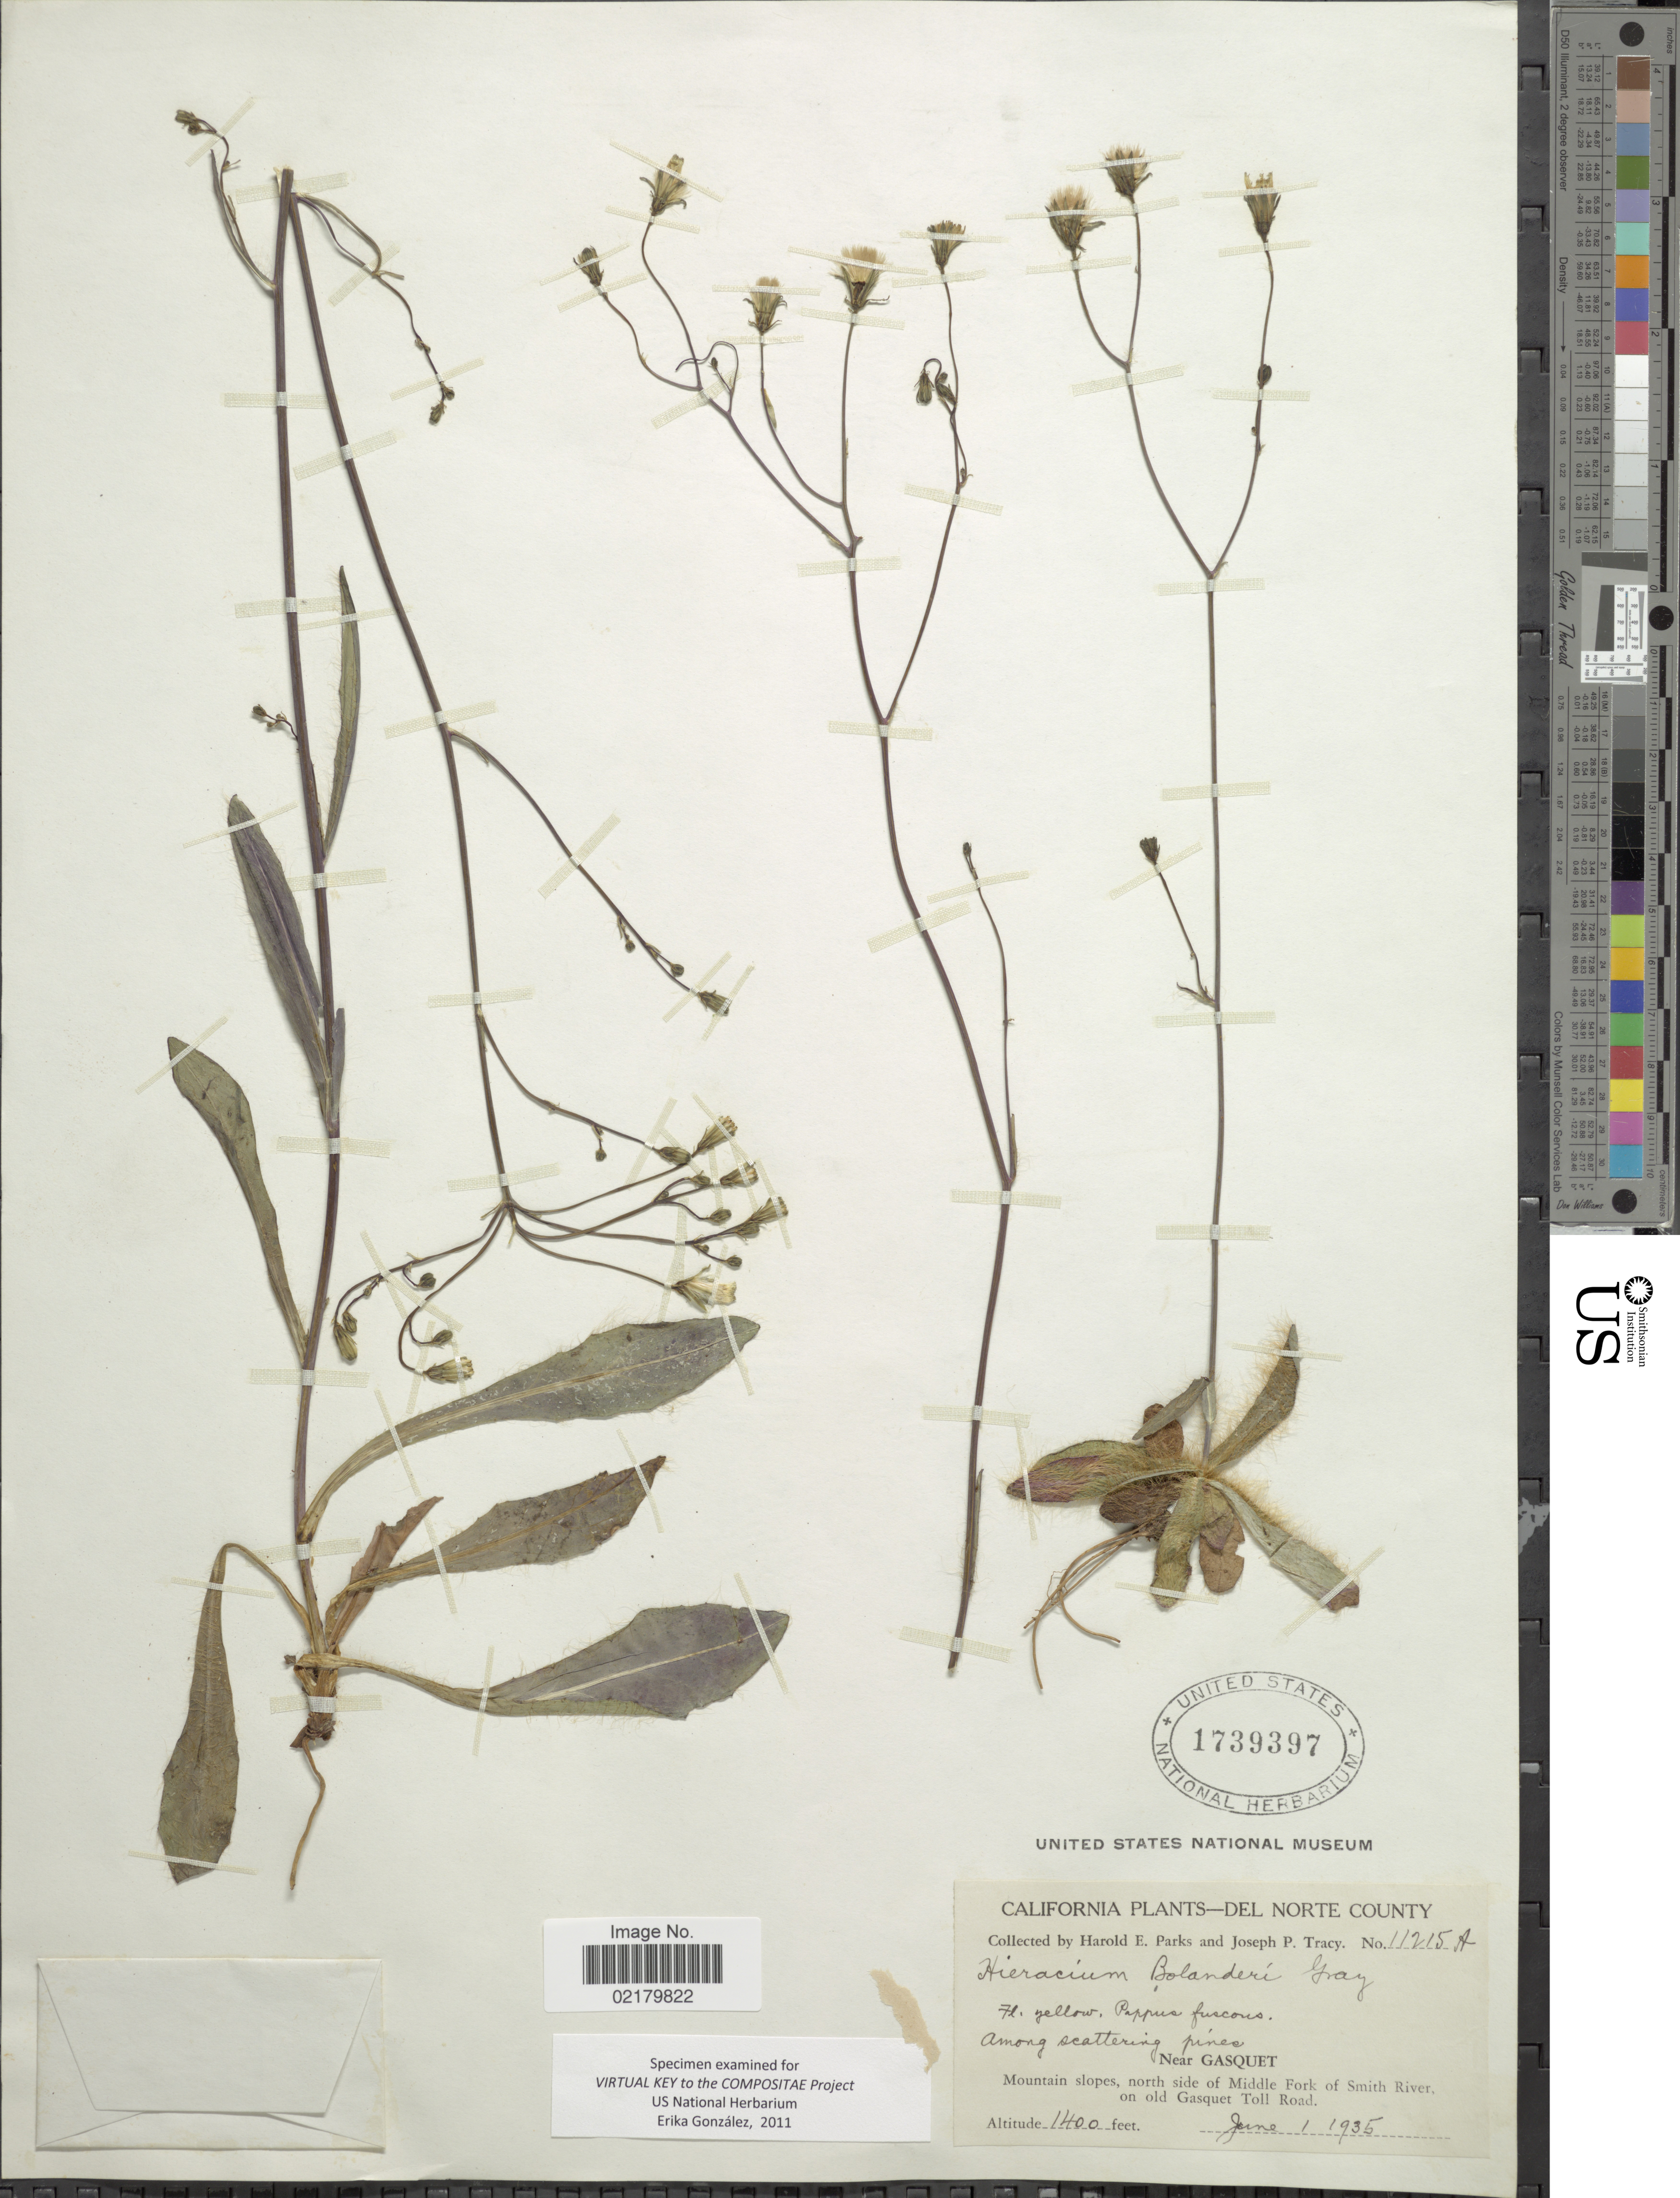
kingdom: Plantae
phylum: Tracheophyta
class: Magnoliopsida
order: Asterales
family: Asteraceae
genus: Hieracium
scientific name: Hieracium bolanderi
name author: A. Gray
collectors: H. E. Parks & J. Tracy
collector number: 11215A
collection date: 1935-06-01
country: United States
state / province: California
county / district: Del Norte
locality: Del Norte County, Among scattering pines, Near Gasquet, Mountains slopes, north side of Middle Fork of Smith River, on old Gasquet Toll Road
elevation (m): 427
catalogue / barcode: US 1739397